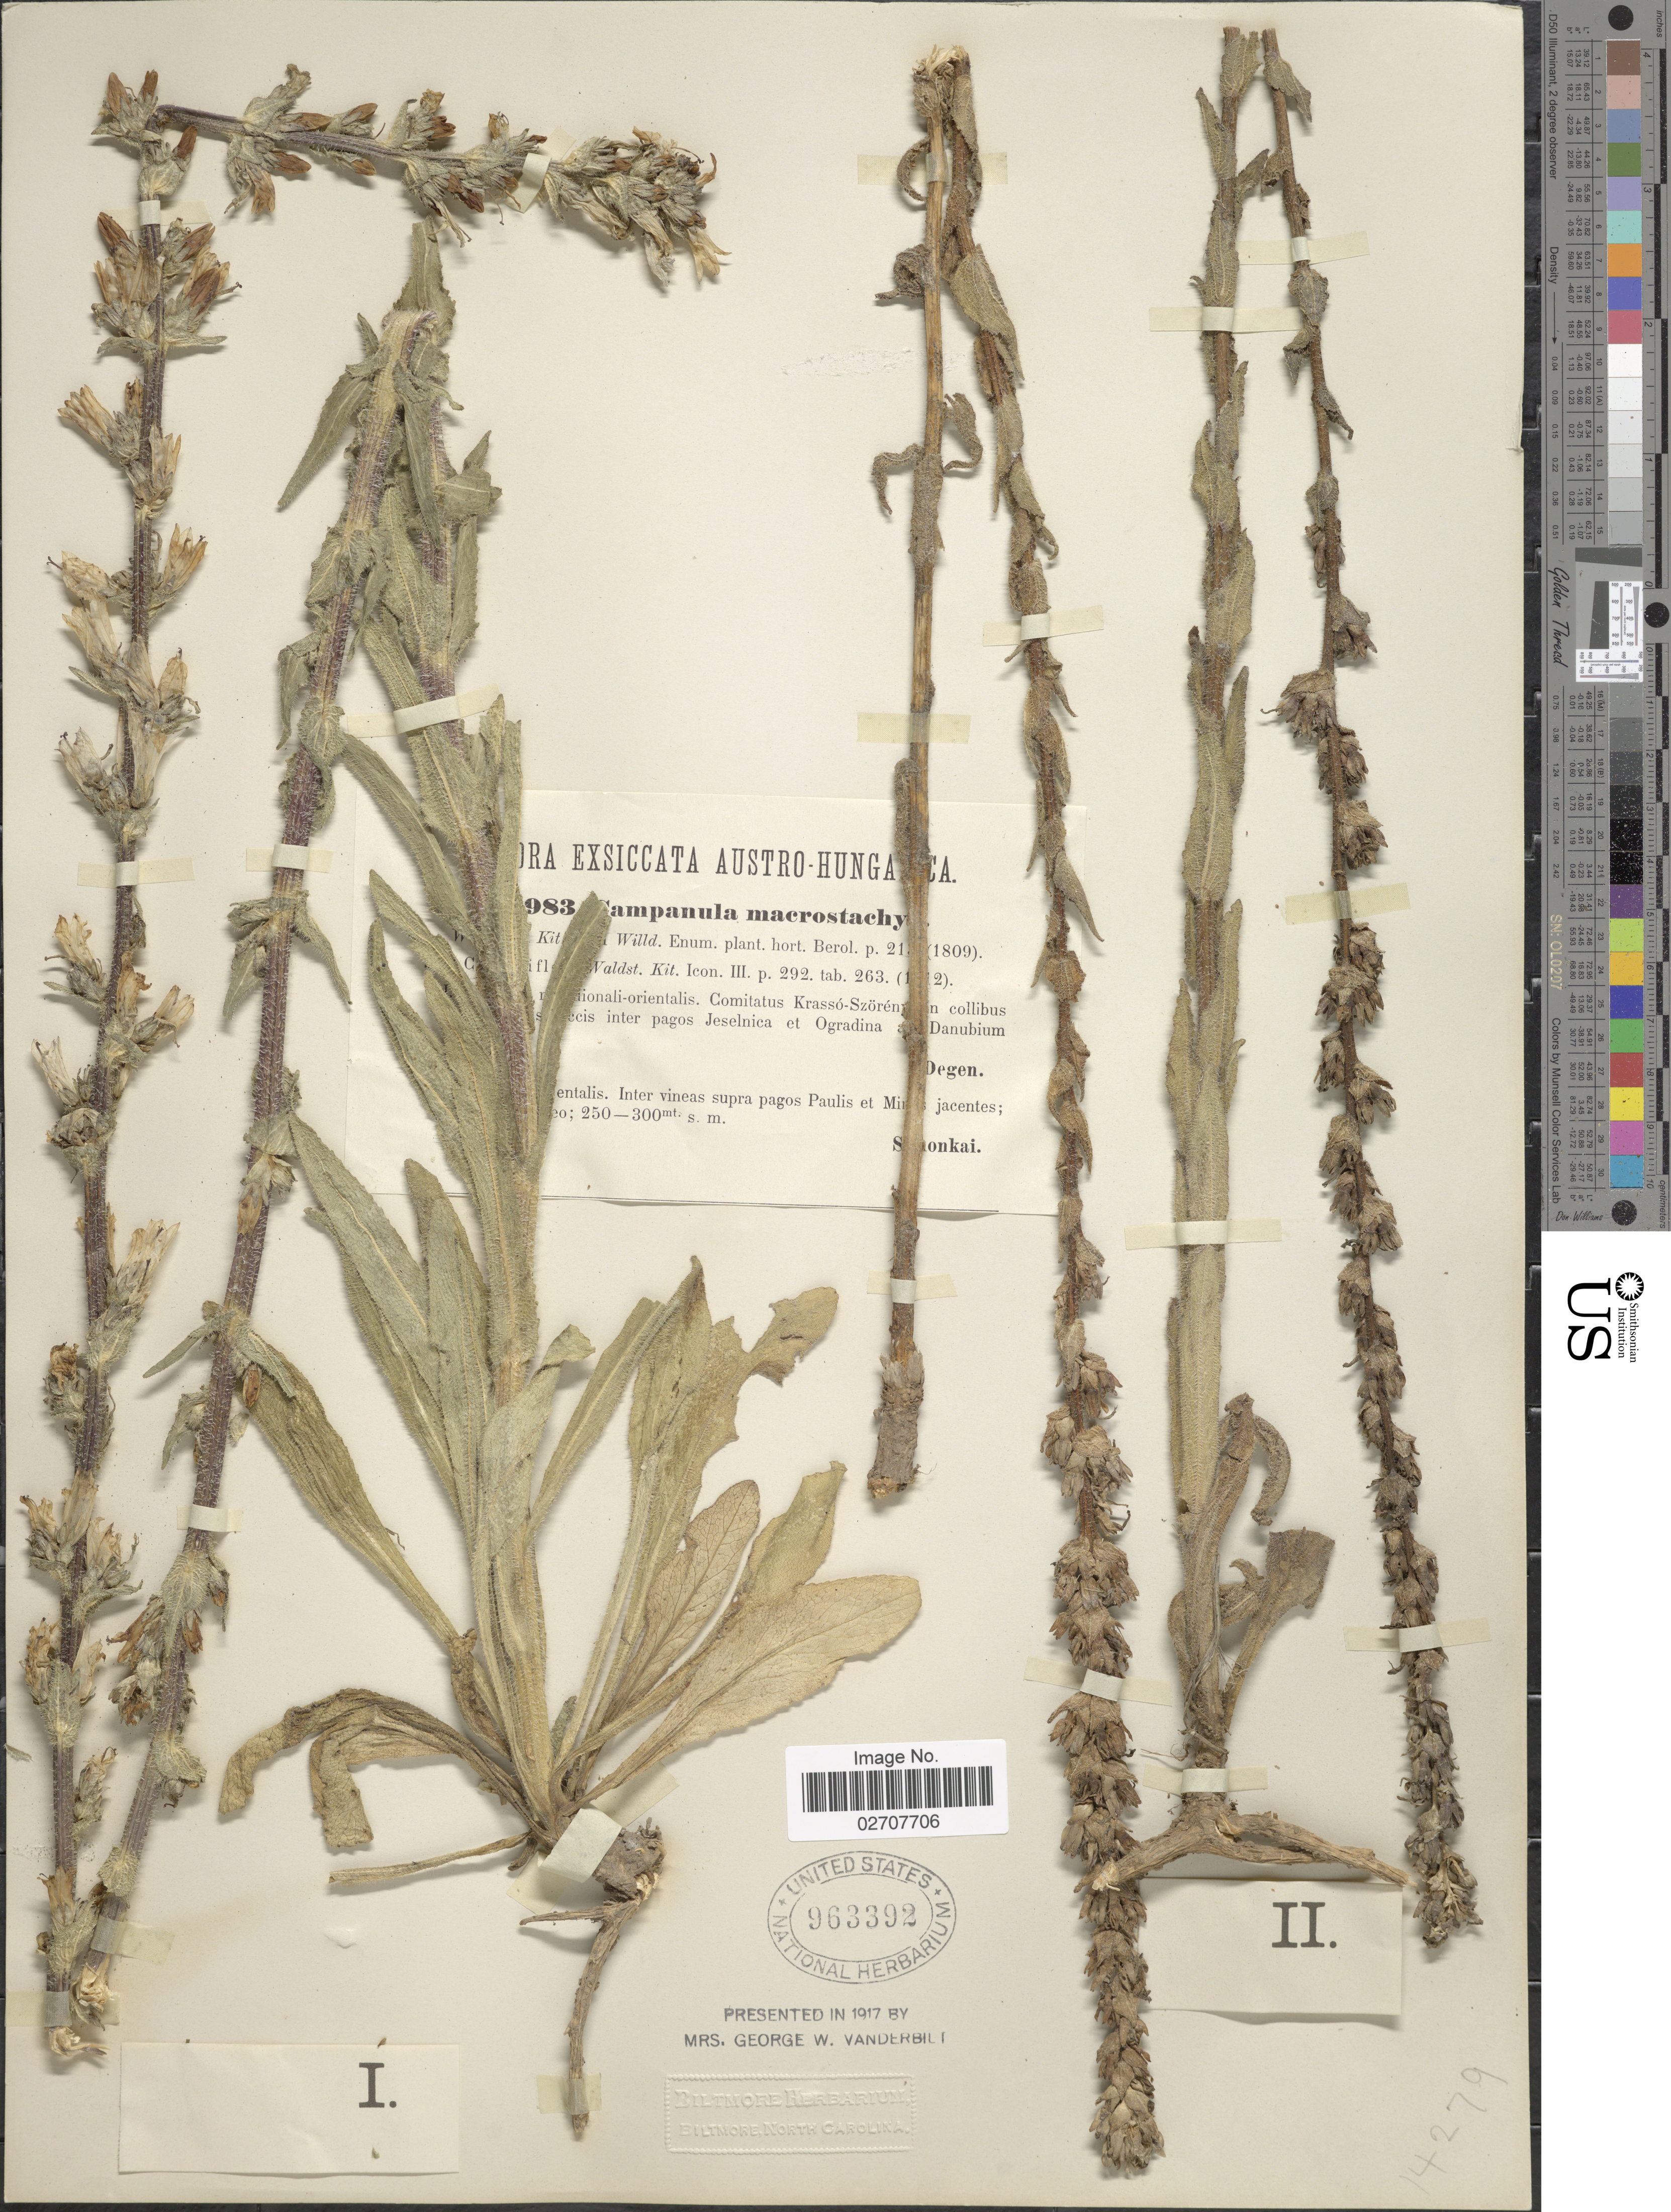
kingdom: Plantae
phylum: Tracheophyta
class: Magnoliopsida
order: Asterales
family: Campanulaceae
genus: Campanula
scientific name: Campanula macrostachya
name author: Waldst. & Kit. ex Willd.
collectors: Degen. & Simonkai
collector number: !983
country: Hungary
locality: Austro-Hunga[illegible text]a. [illegible text]ionali-orientalis. Comitatus Krasso-Szoreny n collibus [illegible text]ccis inter pagos Jeselnica et Ogradina [illegible text] Danubium. [illegible text]entalis. Inter vineas supra pagos Paulis et Mi[illegible text] jacentes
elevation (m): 250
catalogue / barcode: US 963392